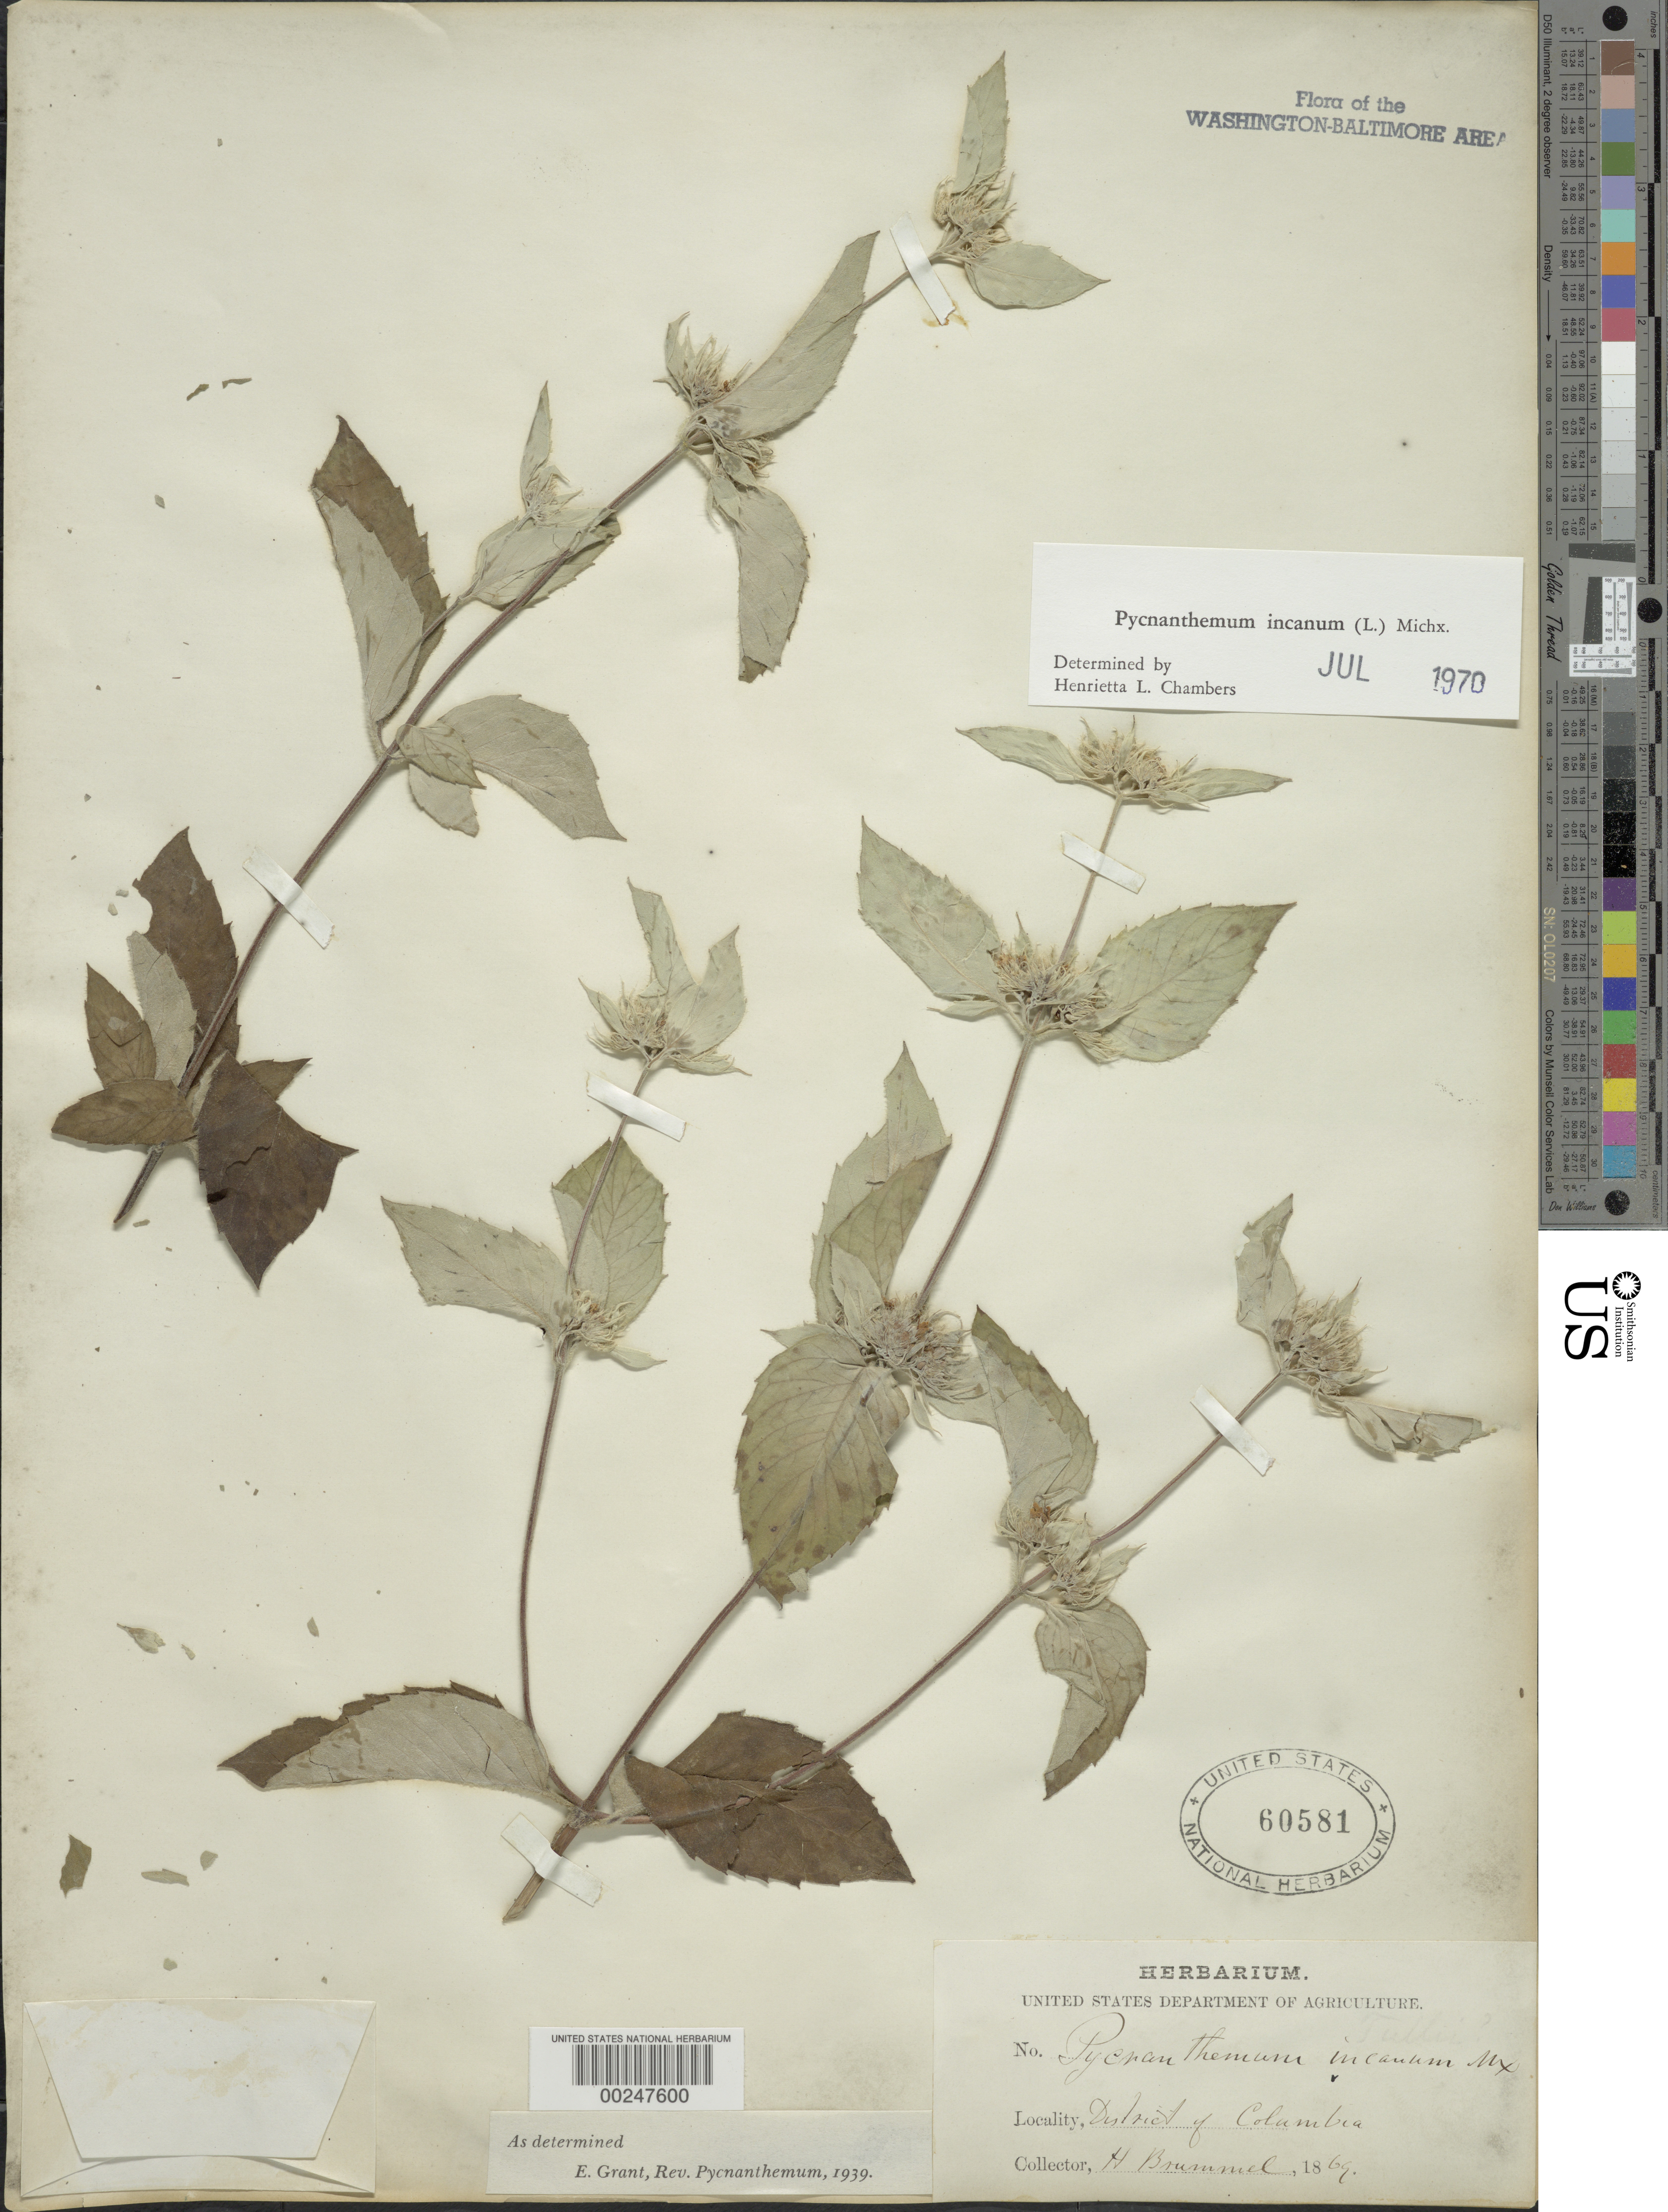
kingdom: Plantae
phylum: Tracheophyta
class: Magnoliopsida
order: Lamiales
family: Lamiaceae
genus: Pycnanthemum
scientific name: Pycnanthemum incanum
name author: (L.) Michx.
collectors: H. Brummel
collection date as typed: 1869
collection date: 1869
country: United States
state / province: District of Columbia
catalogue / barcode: US 60581